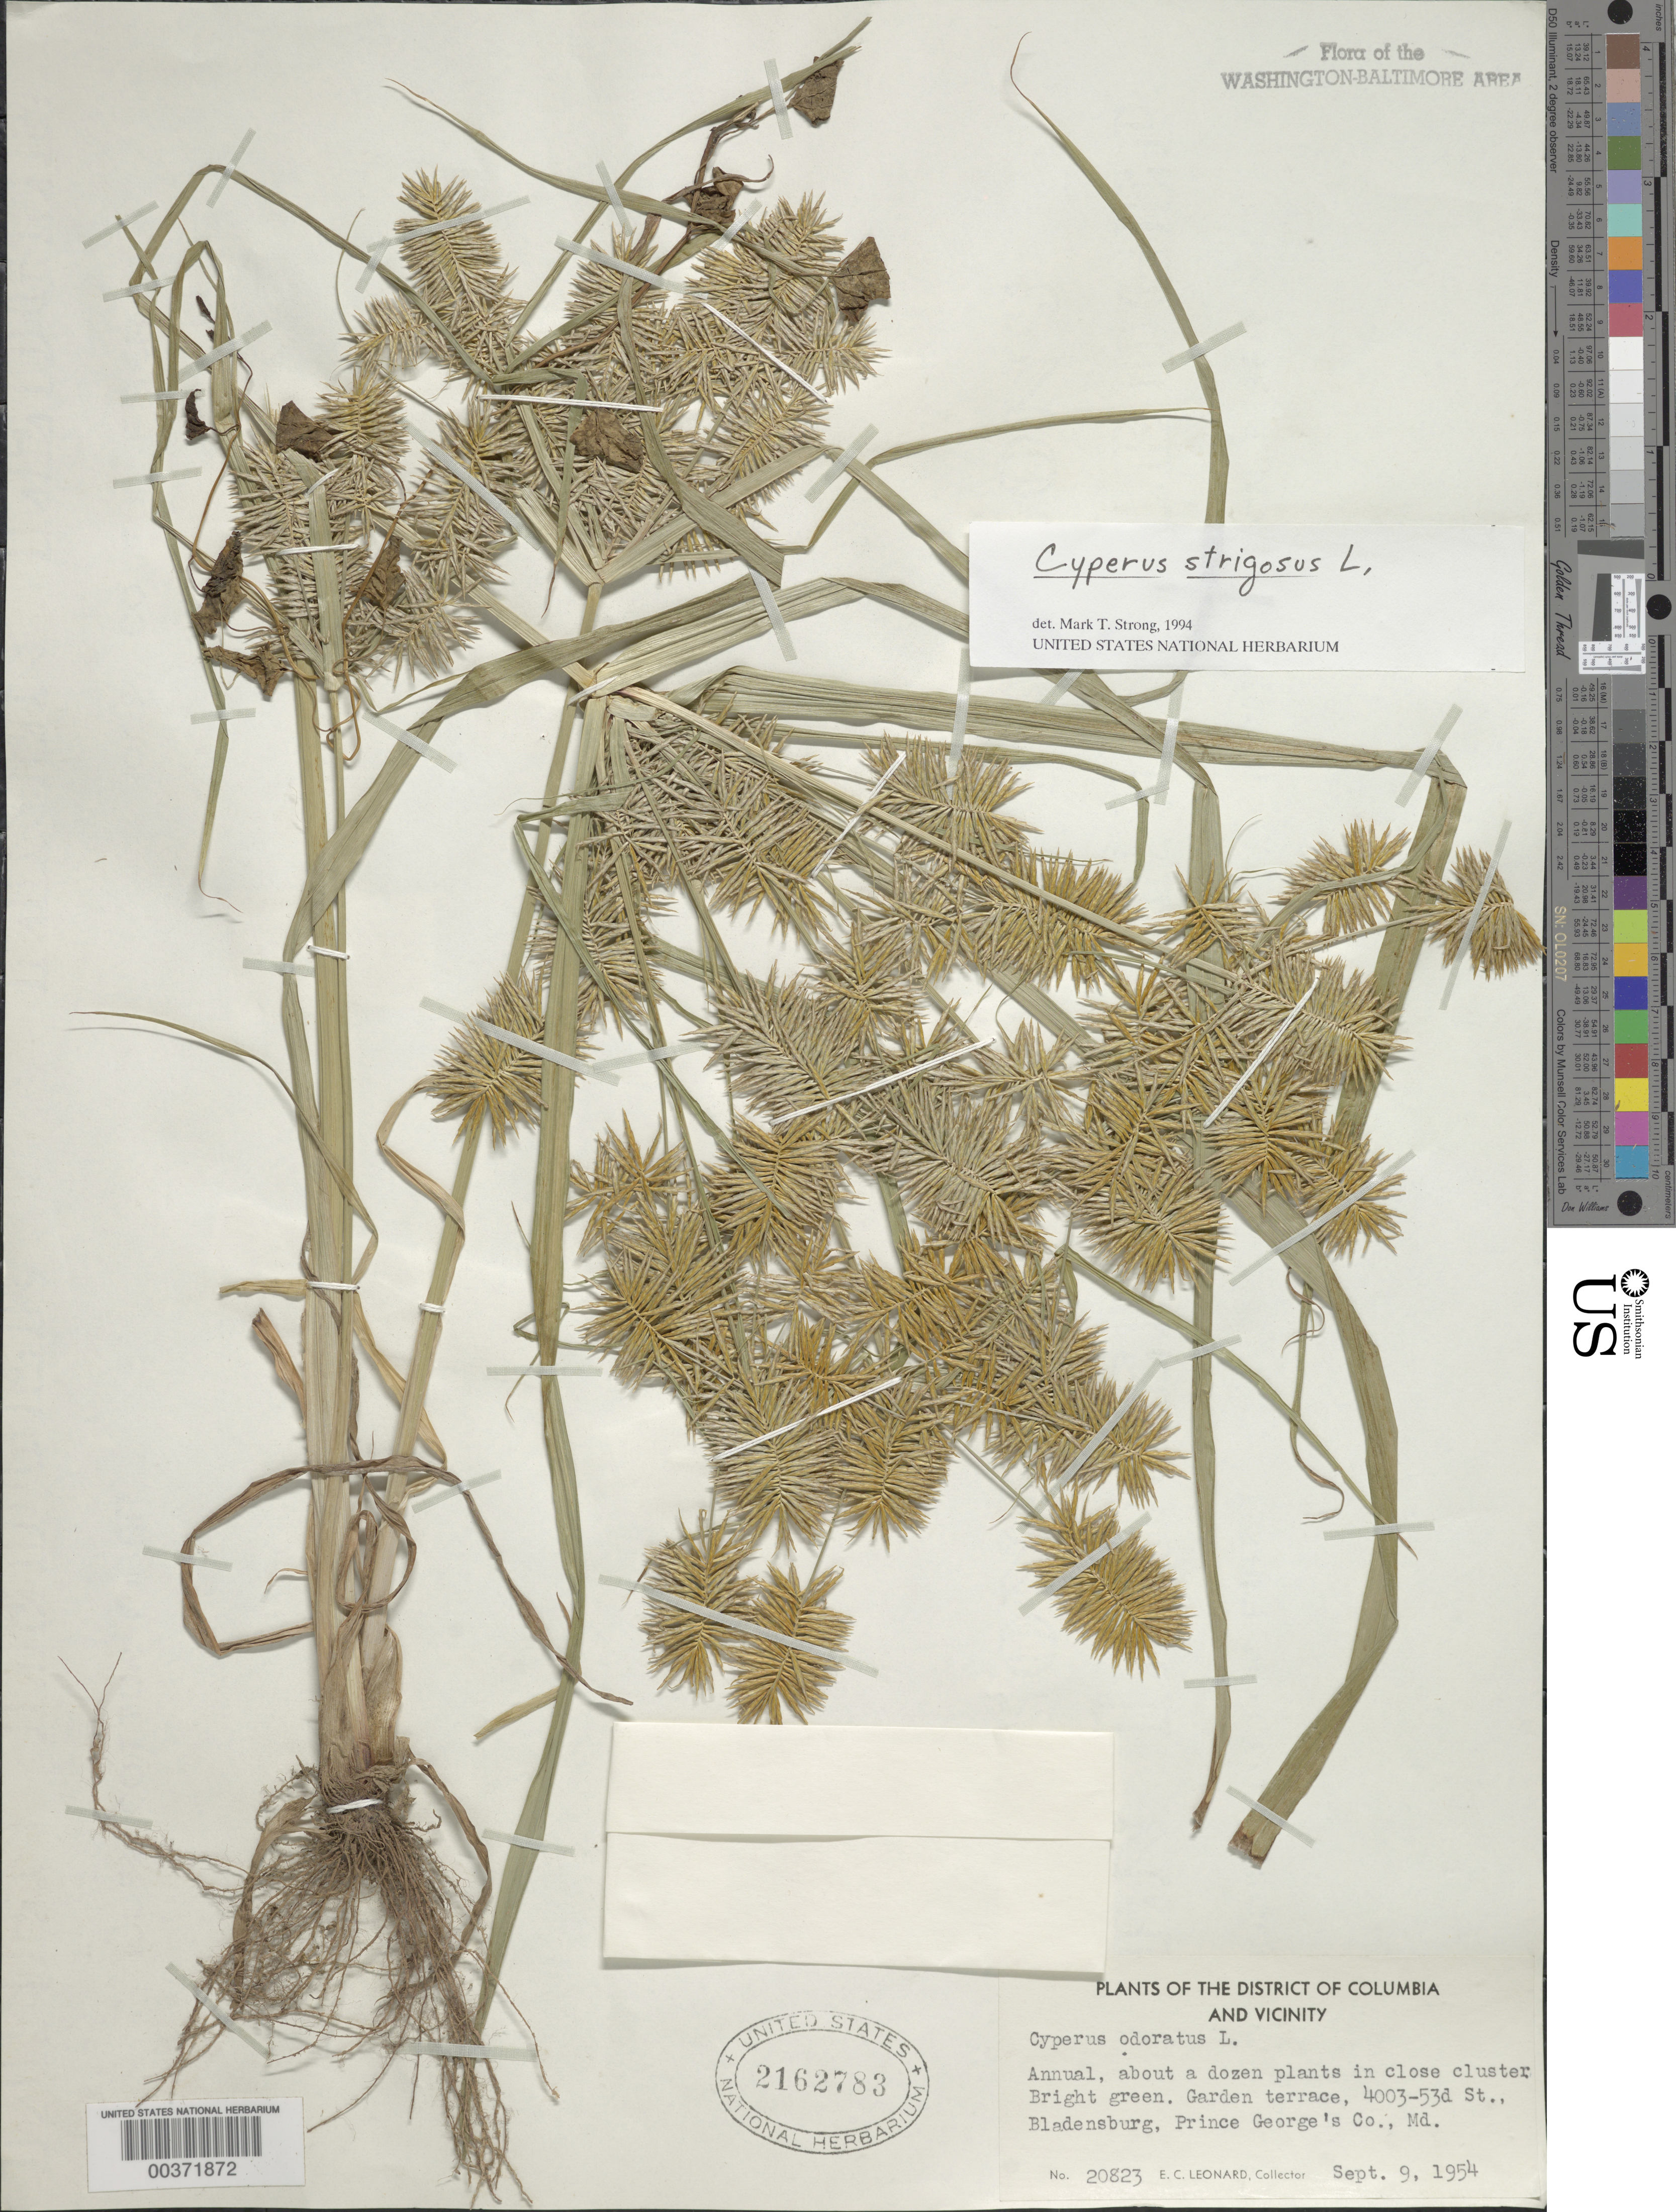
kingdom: Plantae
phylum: Tracheophyta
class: Liliopsida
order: Poales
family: Cyperaceae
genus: Cyperus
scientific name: Cyperus strigosus L.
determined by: Strong, M. T., (US), Smithsonian Institution - National Museum of Natural History (UNITED STATES)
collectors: E. C. Leonard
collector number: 20823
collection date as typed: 09 Sep 1954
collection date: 1954-09-09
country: United States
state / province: Maryland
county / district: Prince George's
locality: Bladensburg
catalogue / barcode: US 2162783